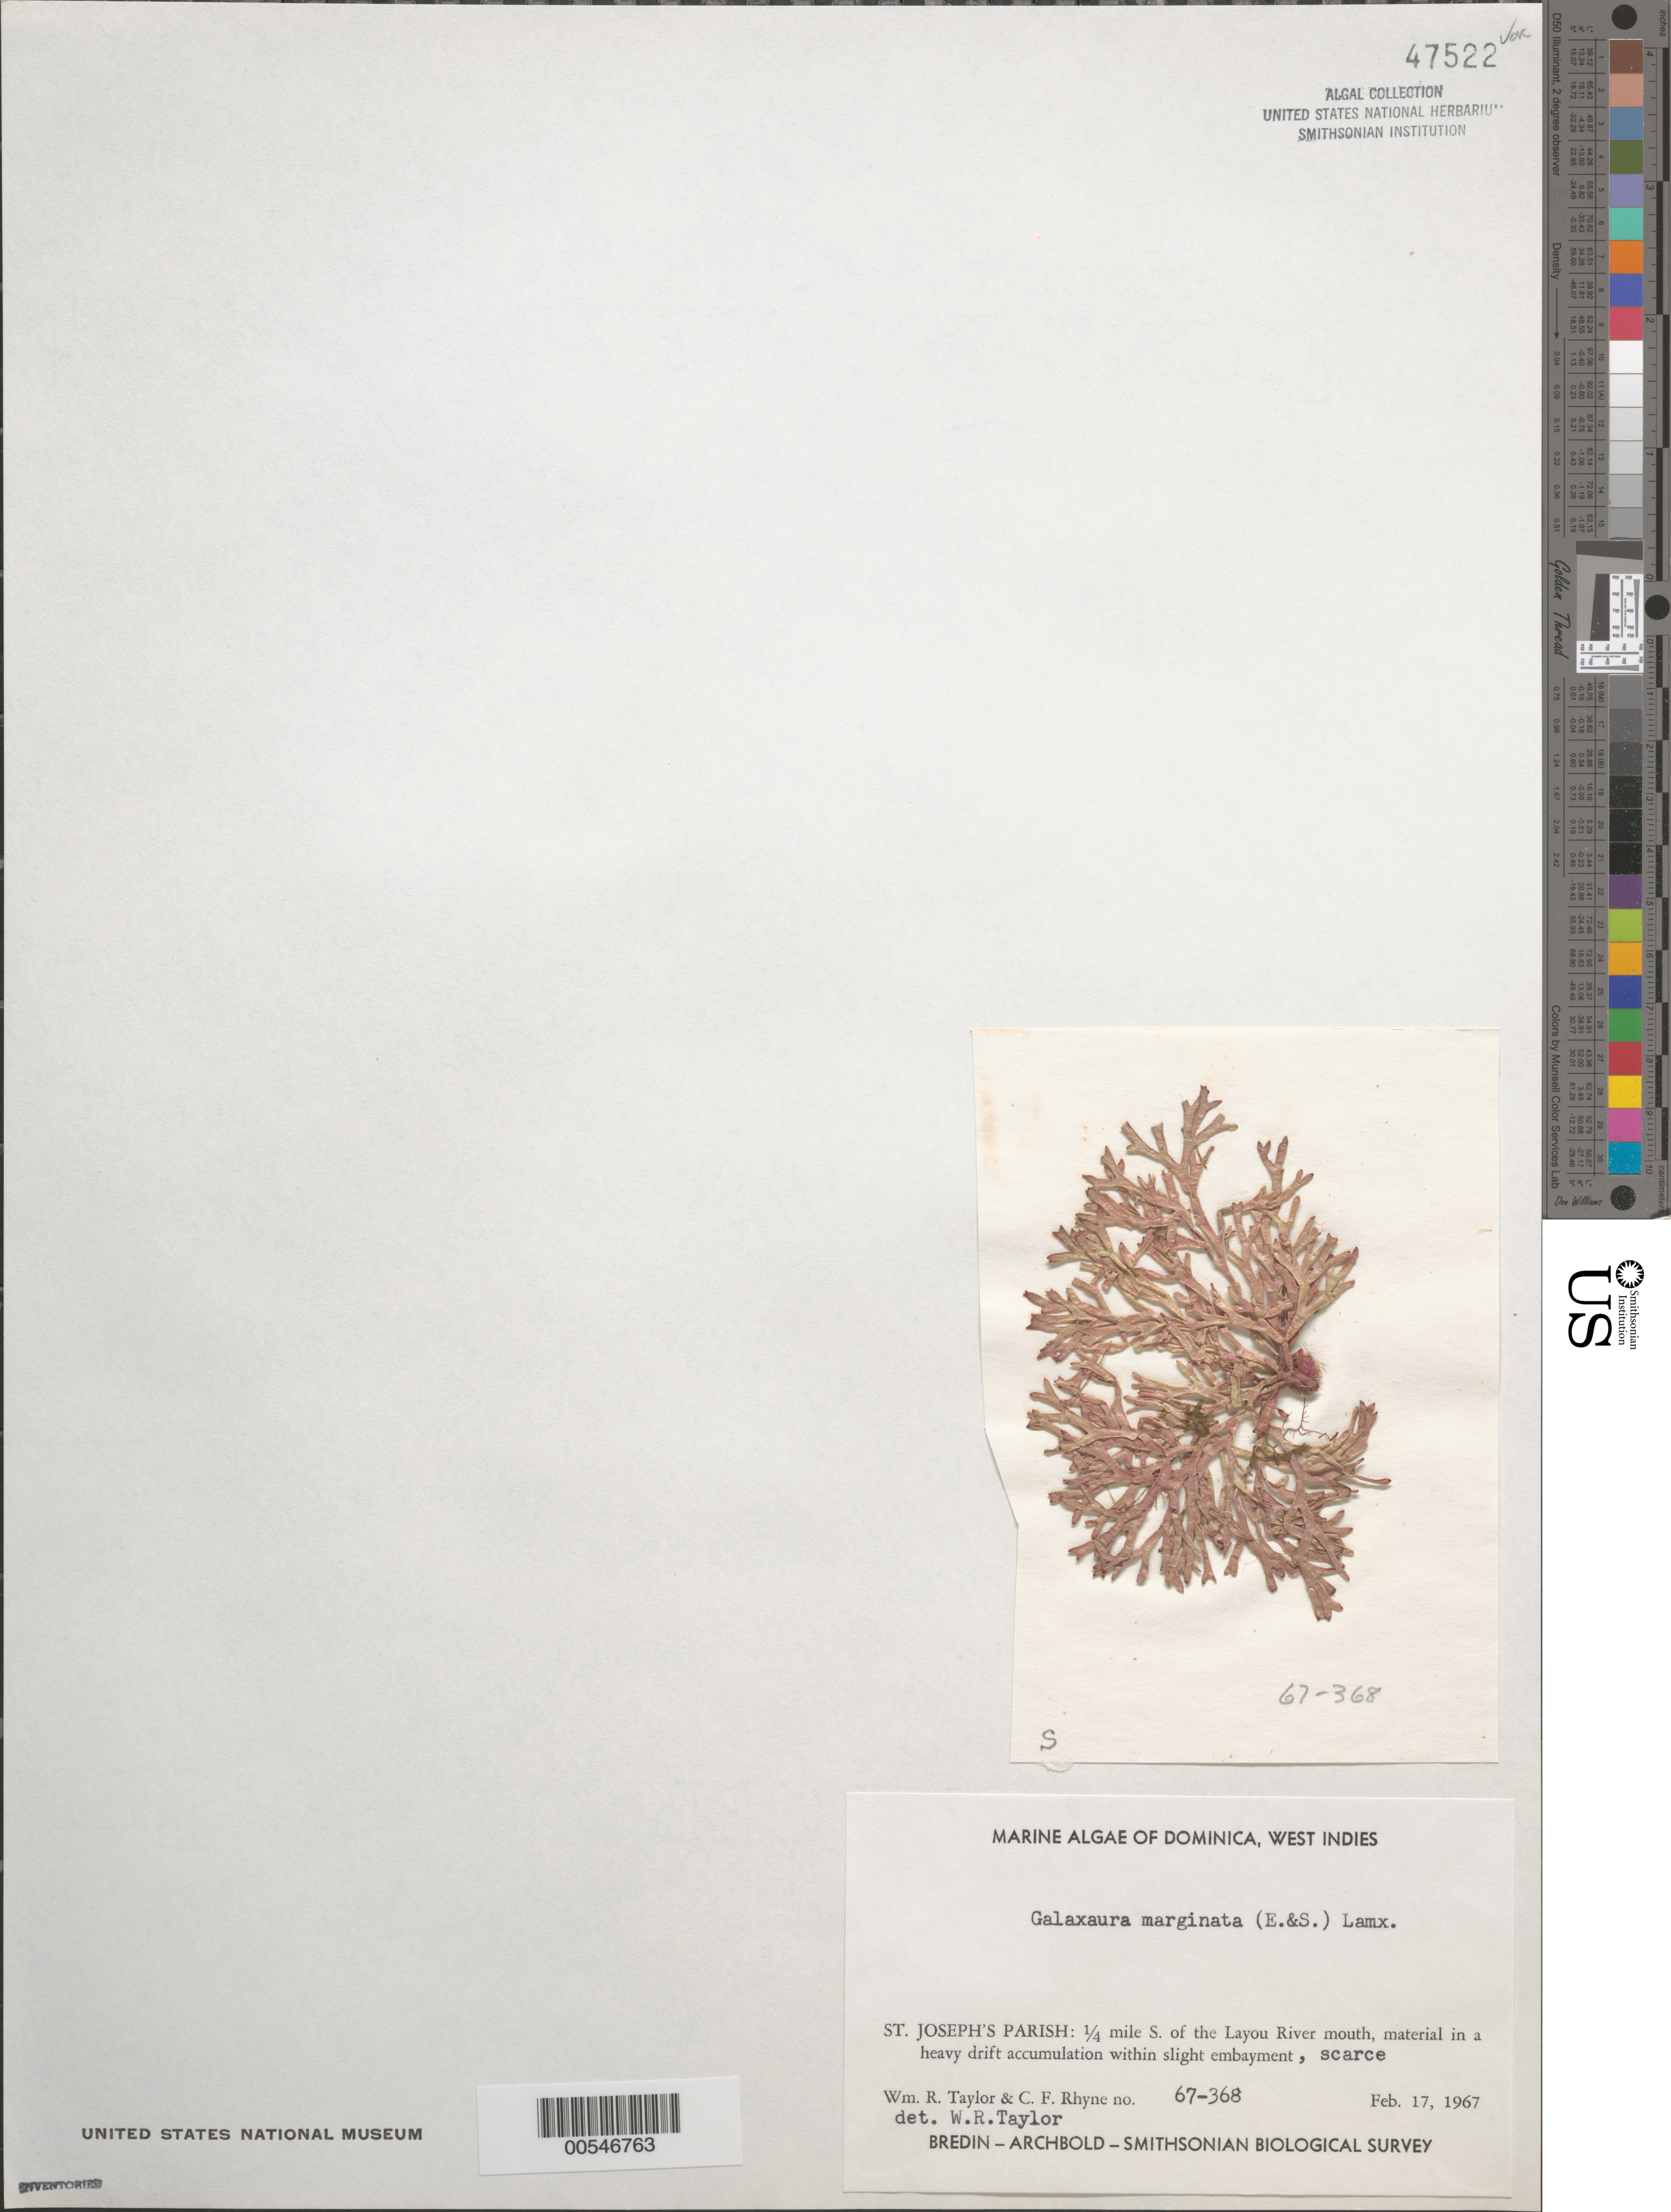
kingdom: Plantae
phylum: Rhodophyta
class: Florideophyceae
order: Nemaliales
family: Galaxauraceae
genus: Galaxaura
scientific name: Galaxaura marginata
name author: (J. Ellis & Sol.) J.V.Lamouroux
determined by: Taylor, William R.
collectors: W. R. Taylor & C. Rhyne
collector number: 67-368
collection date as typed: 17 Feb 1967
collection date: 1967-02-17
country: Dominica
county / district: St. Joseph's Parish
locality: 0.25 mile south of Layou River mouth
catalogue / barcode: US 47522